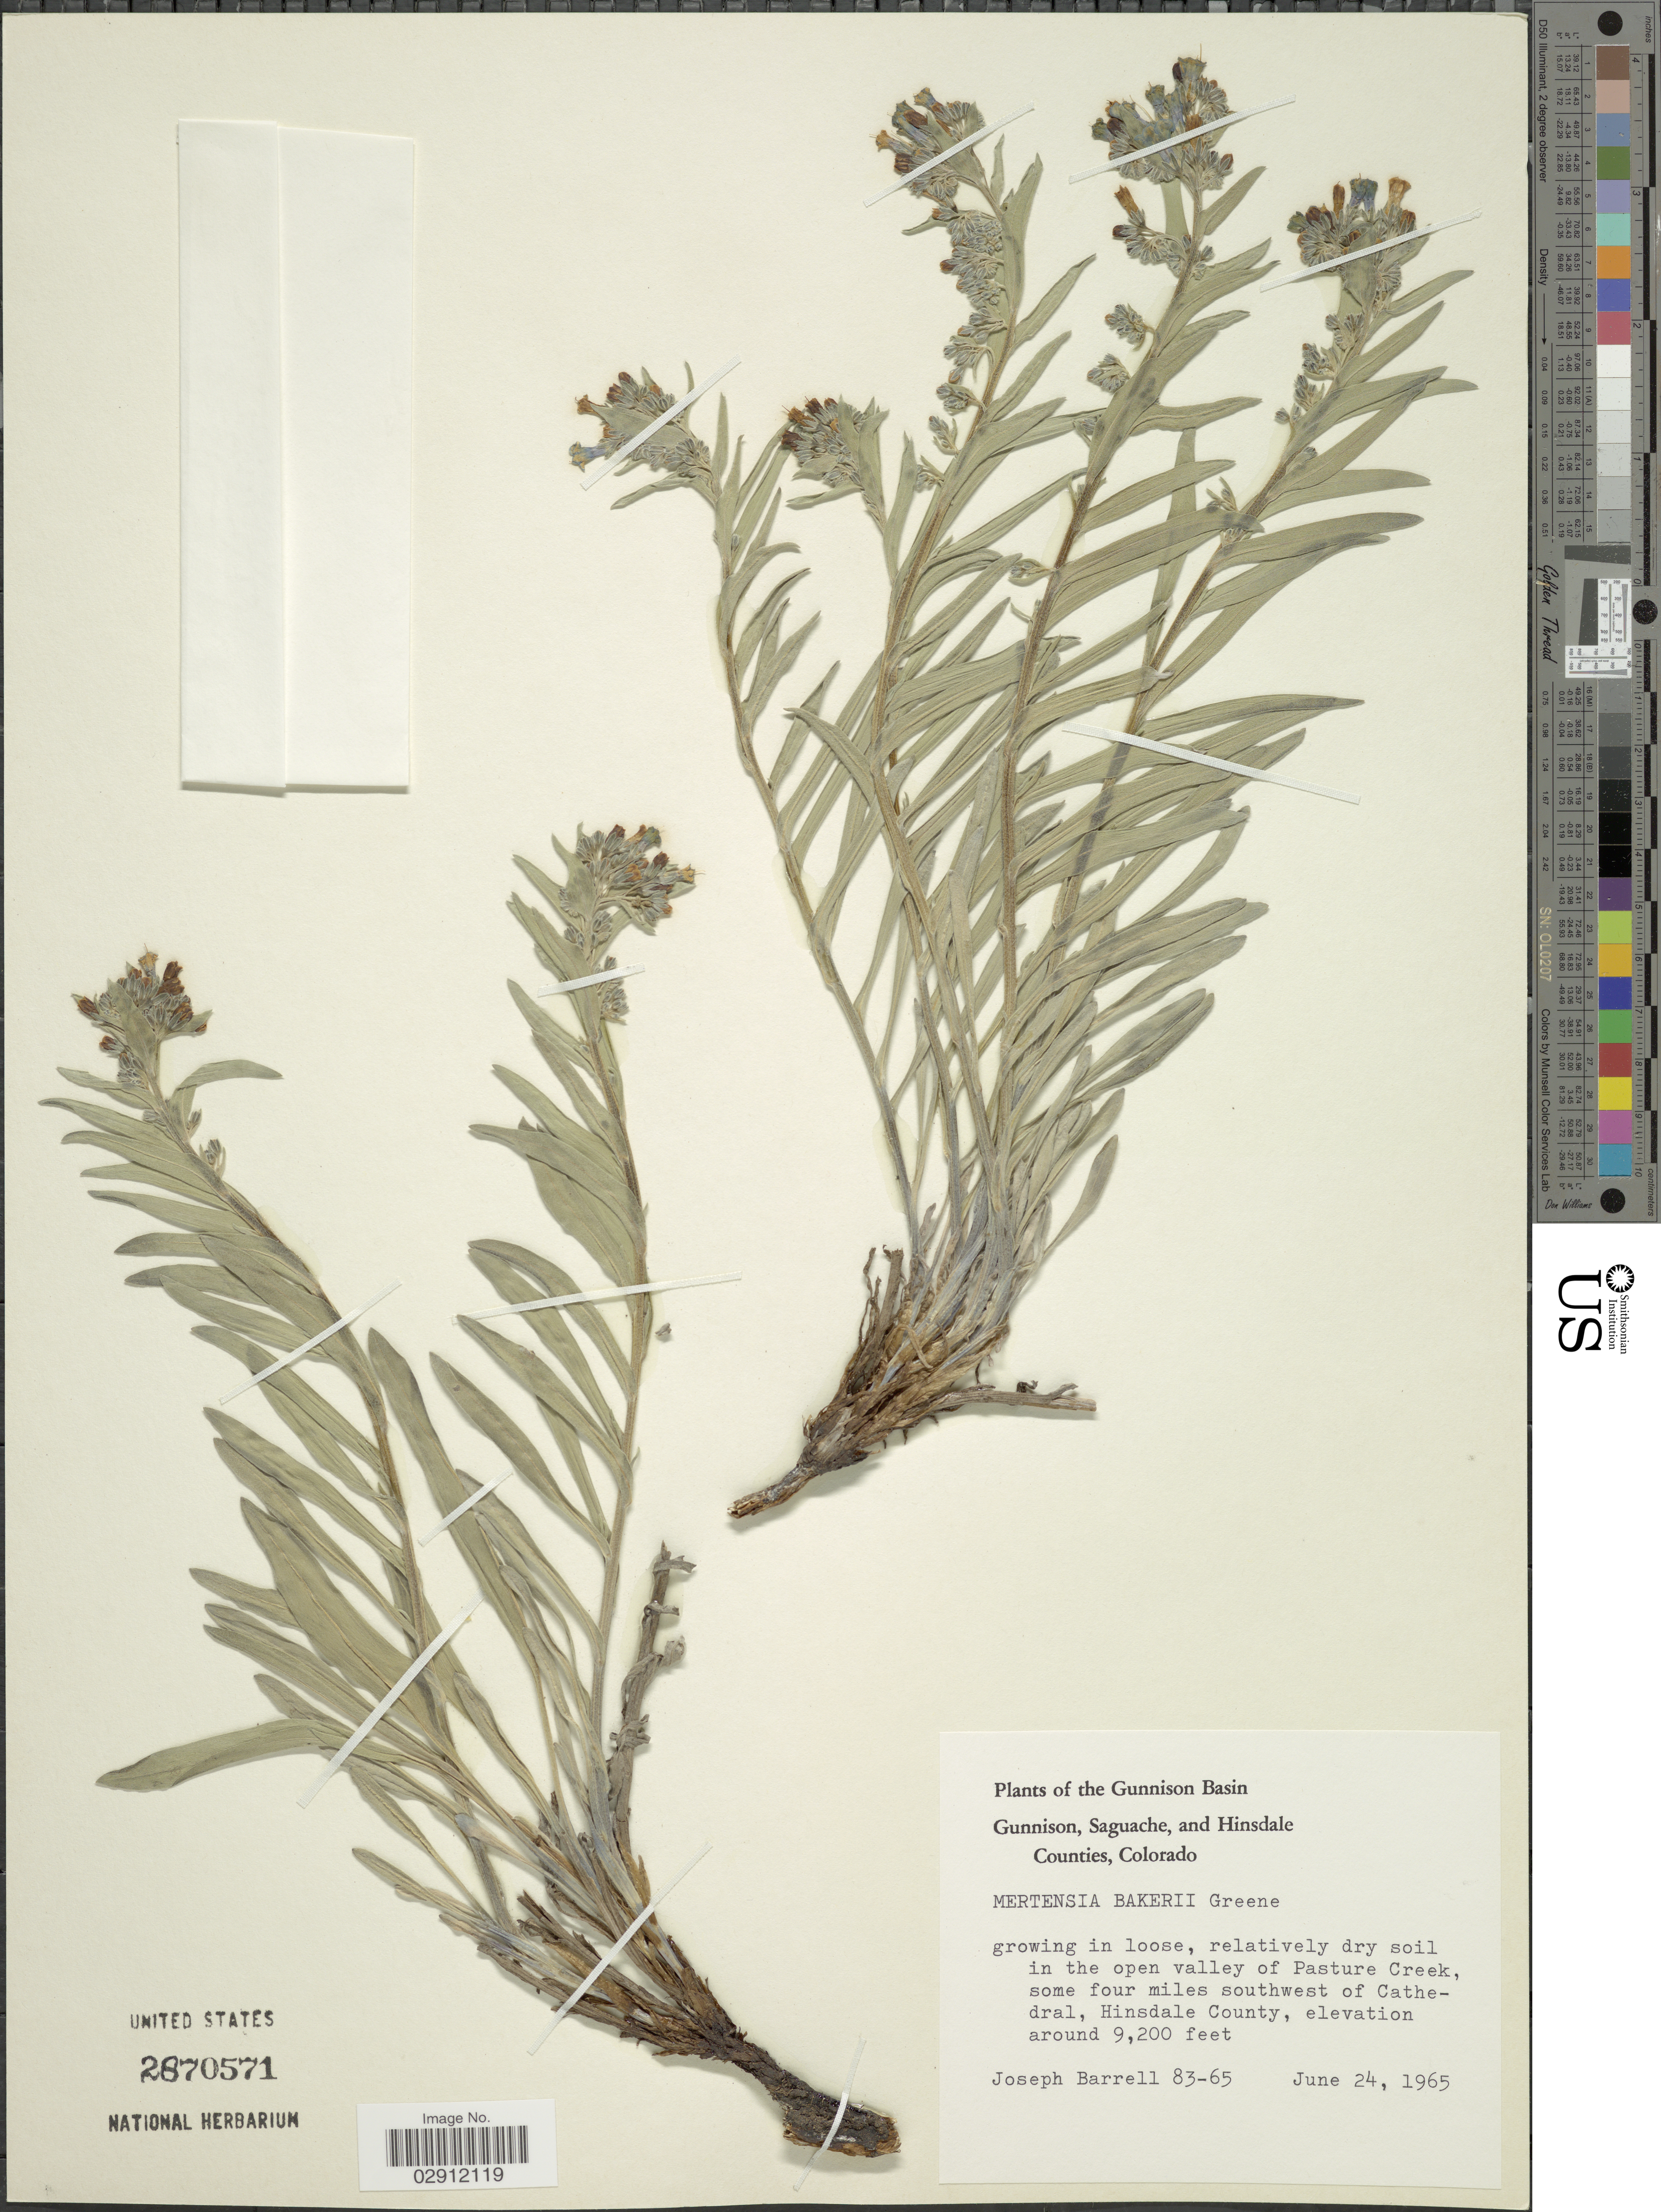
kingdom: Plantae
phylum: Tracheophyta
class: Magnoliopsida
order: Boraginales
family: Boraginaceae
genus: Mertensia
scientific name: Mertensia bakeri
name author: Greene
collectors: J. Barrell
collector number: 83-65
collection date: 1965-06-24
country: United States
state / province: Colorado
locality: Gunnison Basin. In the open valley of Pasture Creek, some four miles southwest of Cathedral, Hinsdale County.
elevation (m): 2804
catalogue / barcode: US 2870571